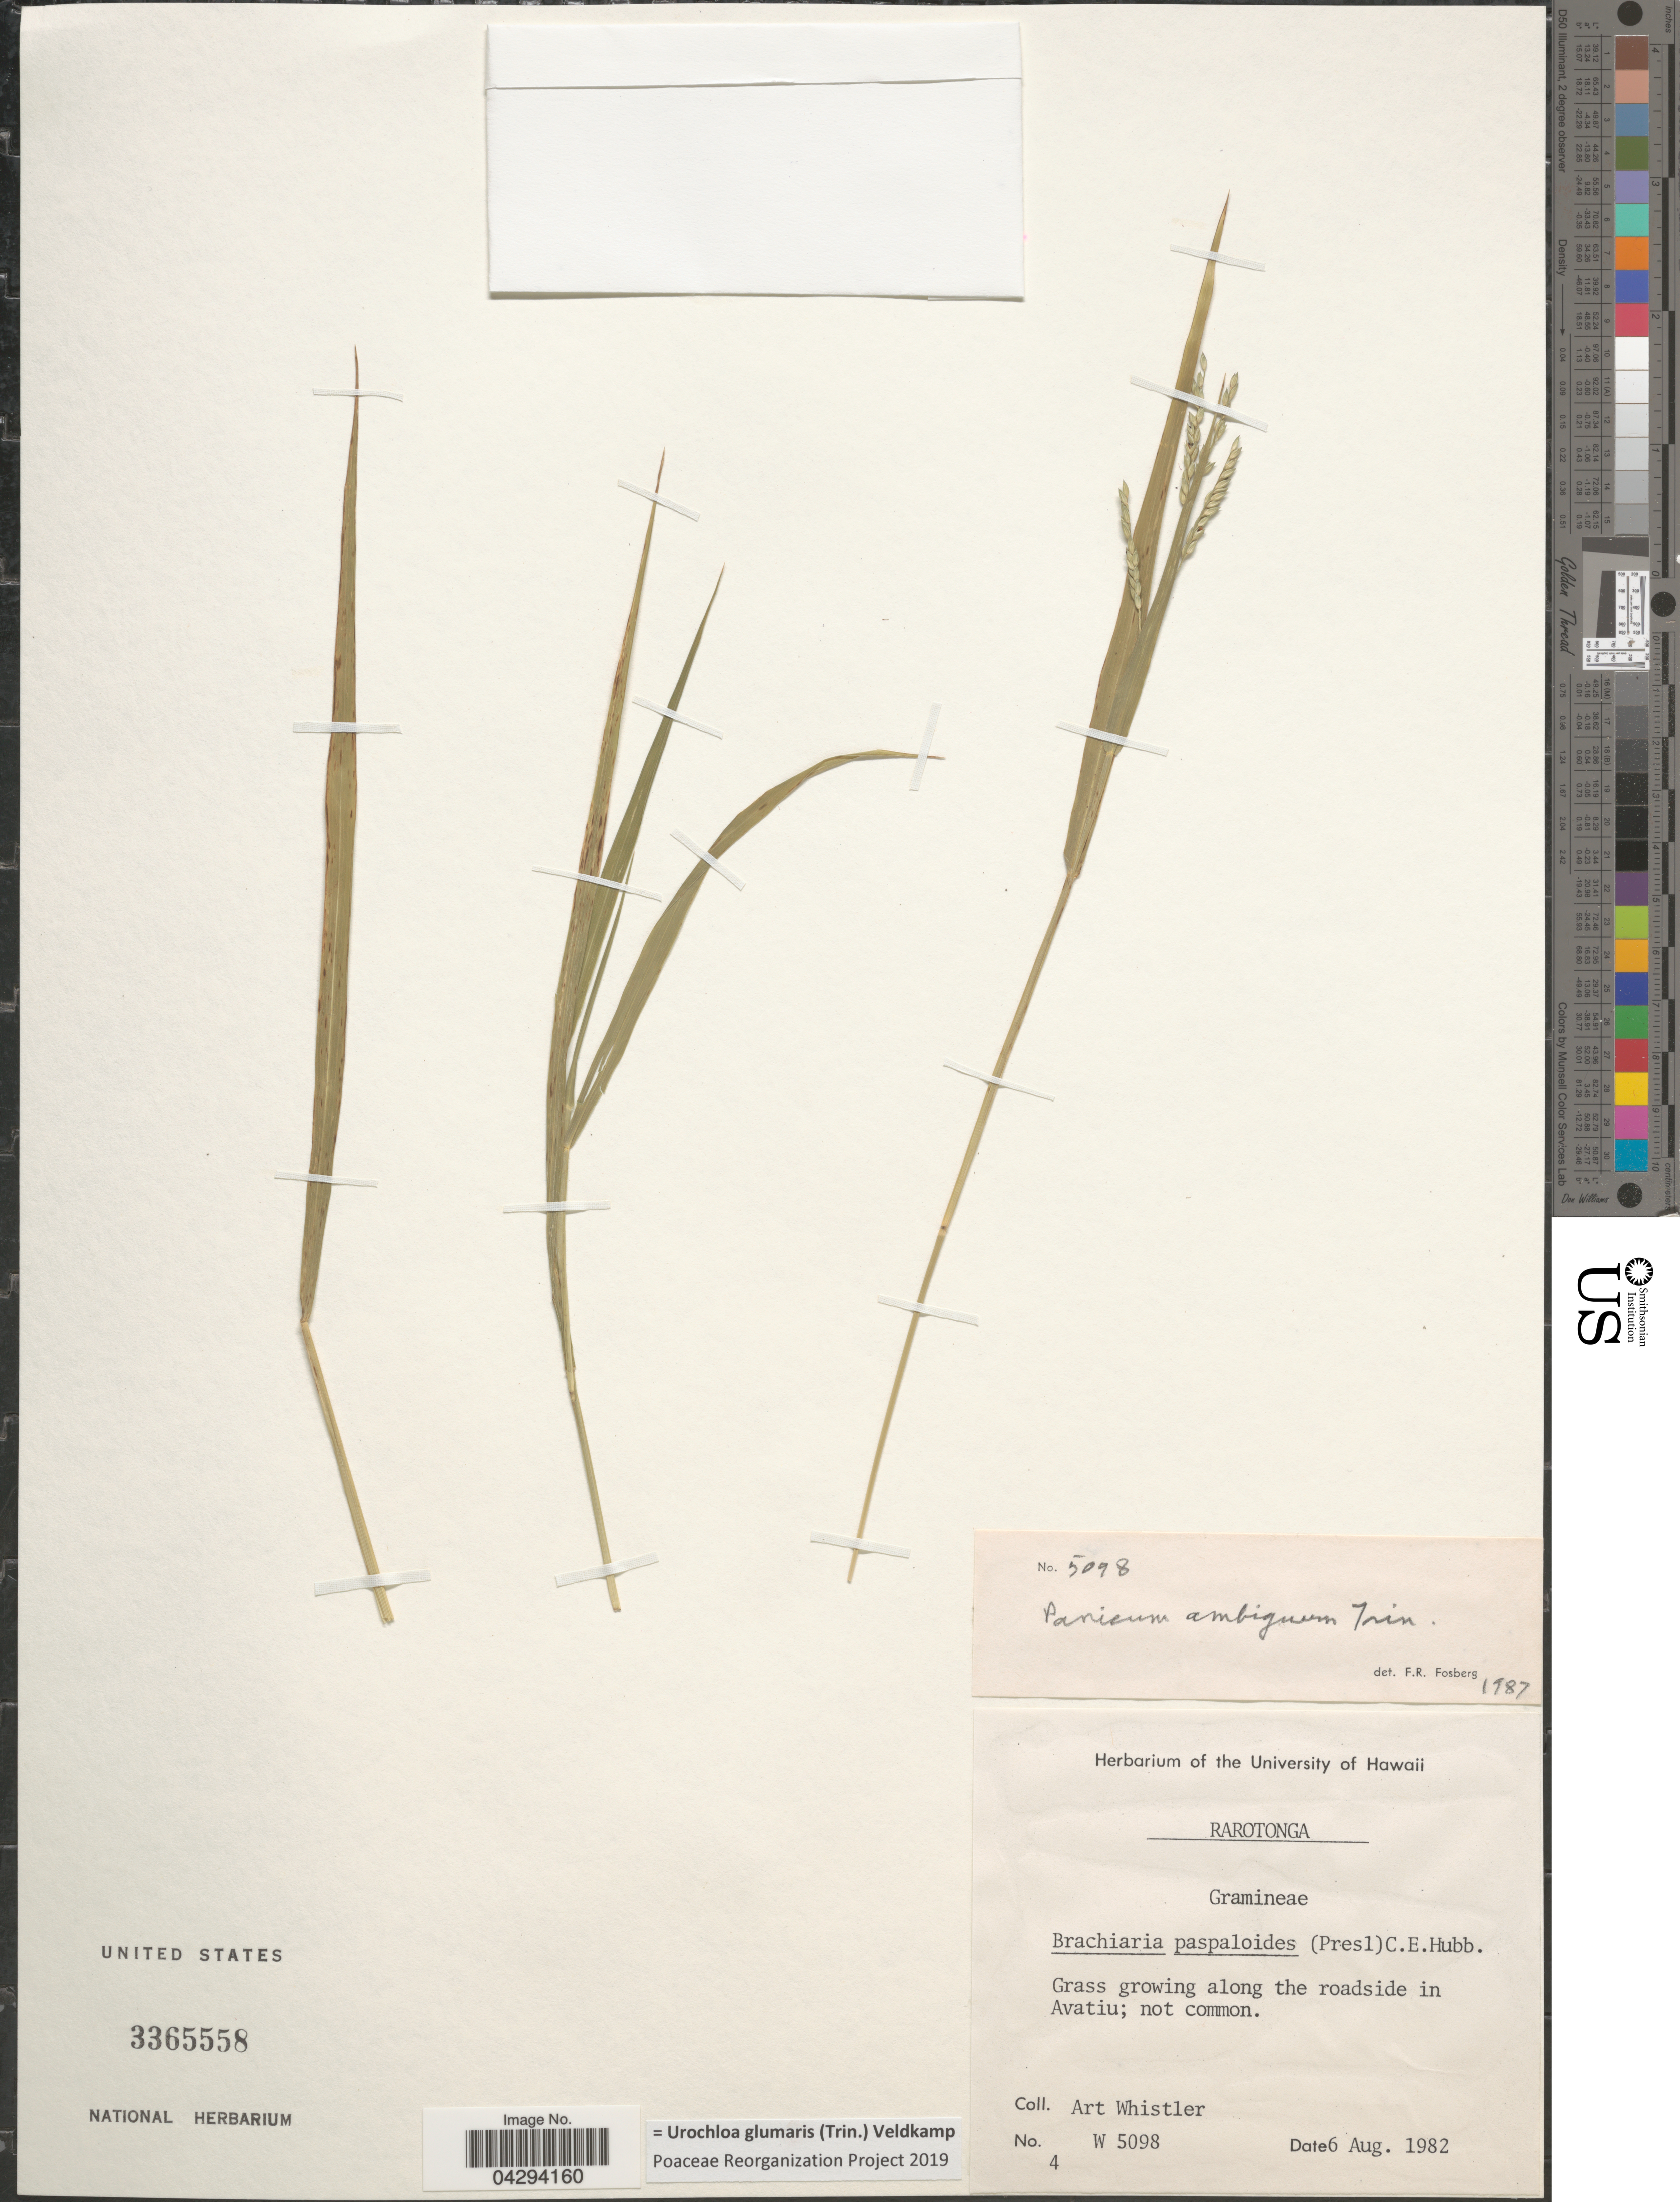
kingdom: Plantae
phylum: Tracheophyta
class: Liliopsida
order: Poales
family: Poaceae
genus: Urochloa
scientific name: Urochloa glumaris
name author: (Trin.) Veldkamp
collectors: A. Whistler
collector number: W5098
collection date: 1982-08-06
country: Cook Islands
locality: Rarotonga. Along the roadside in Avatiu.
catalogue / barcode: US 3365558